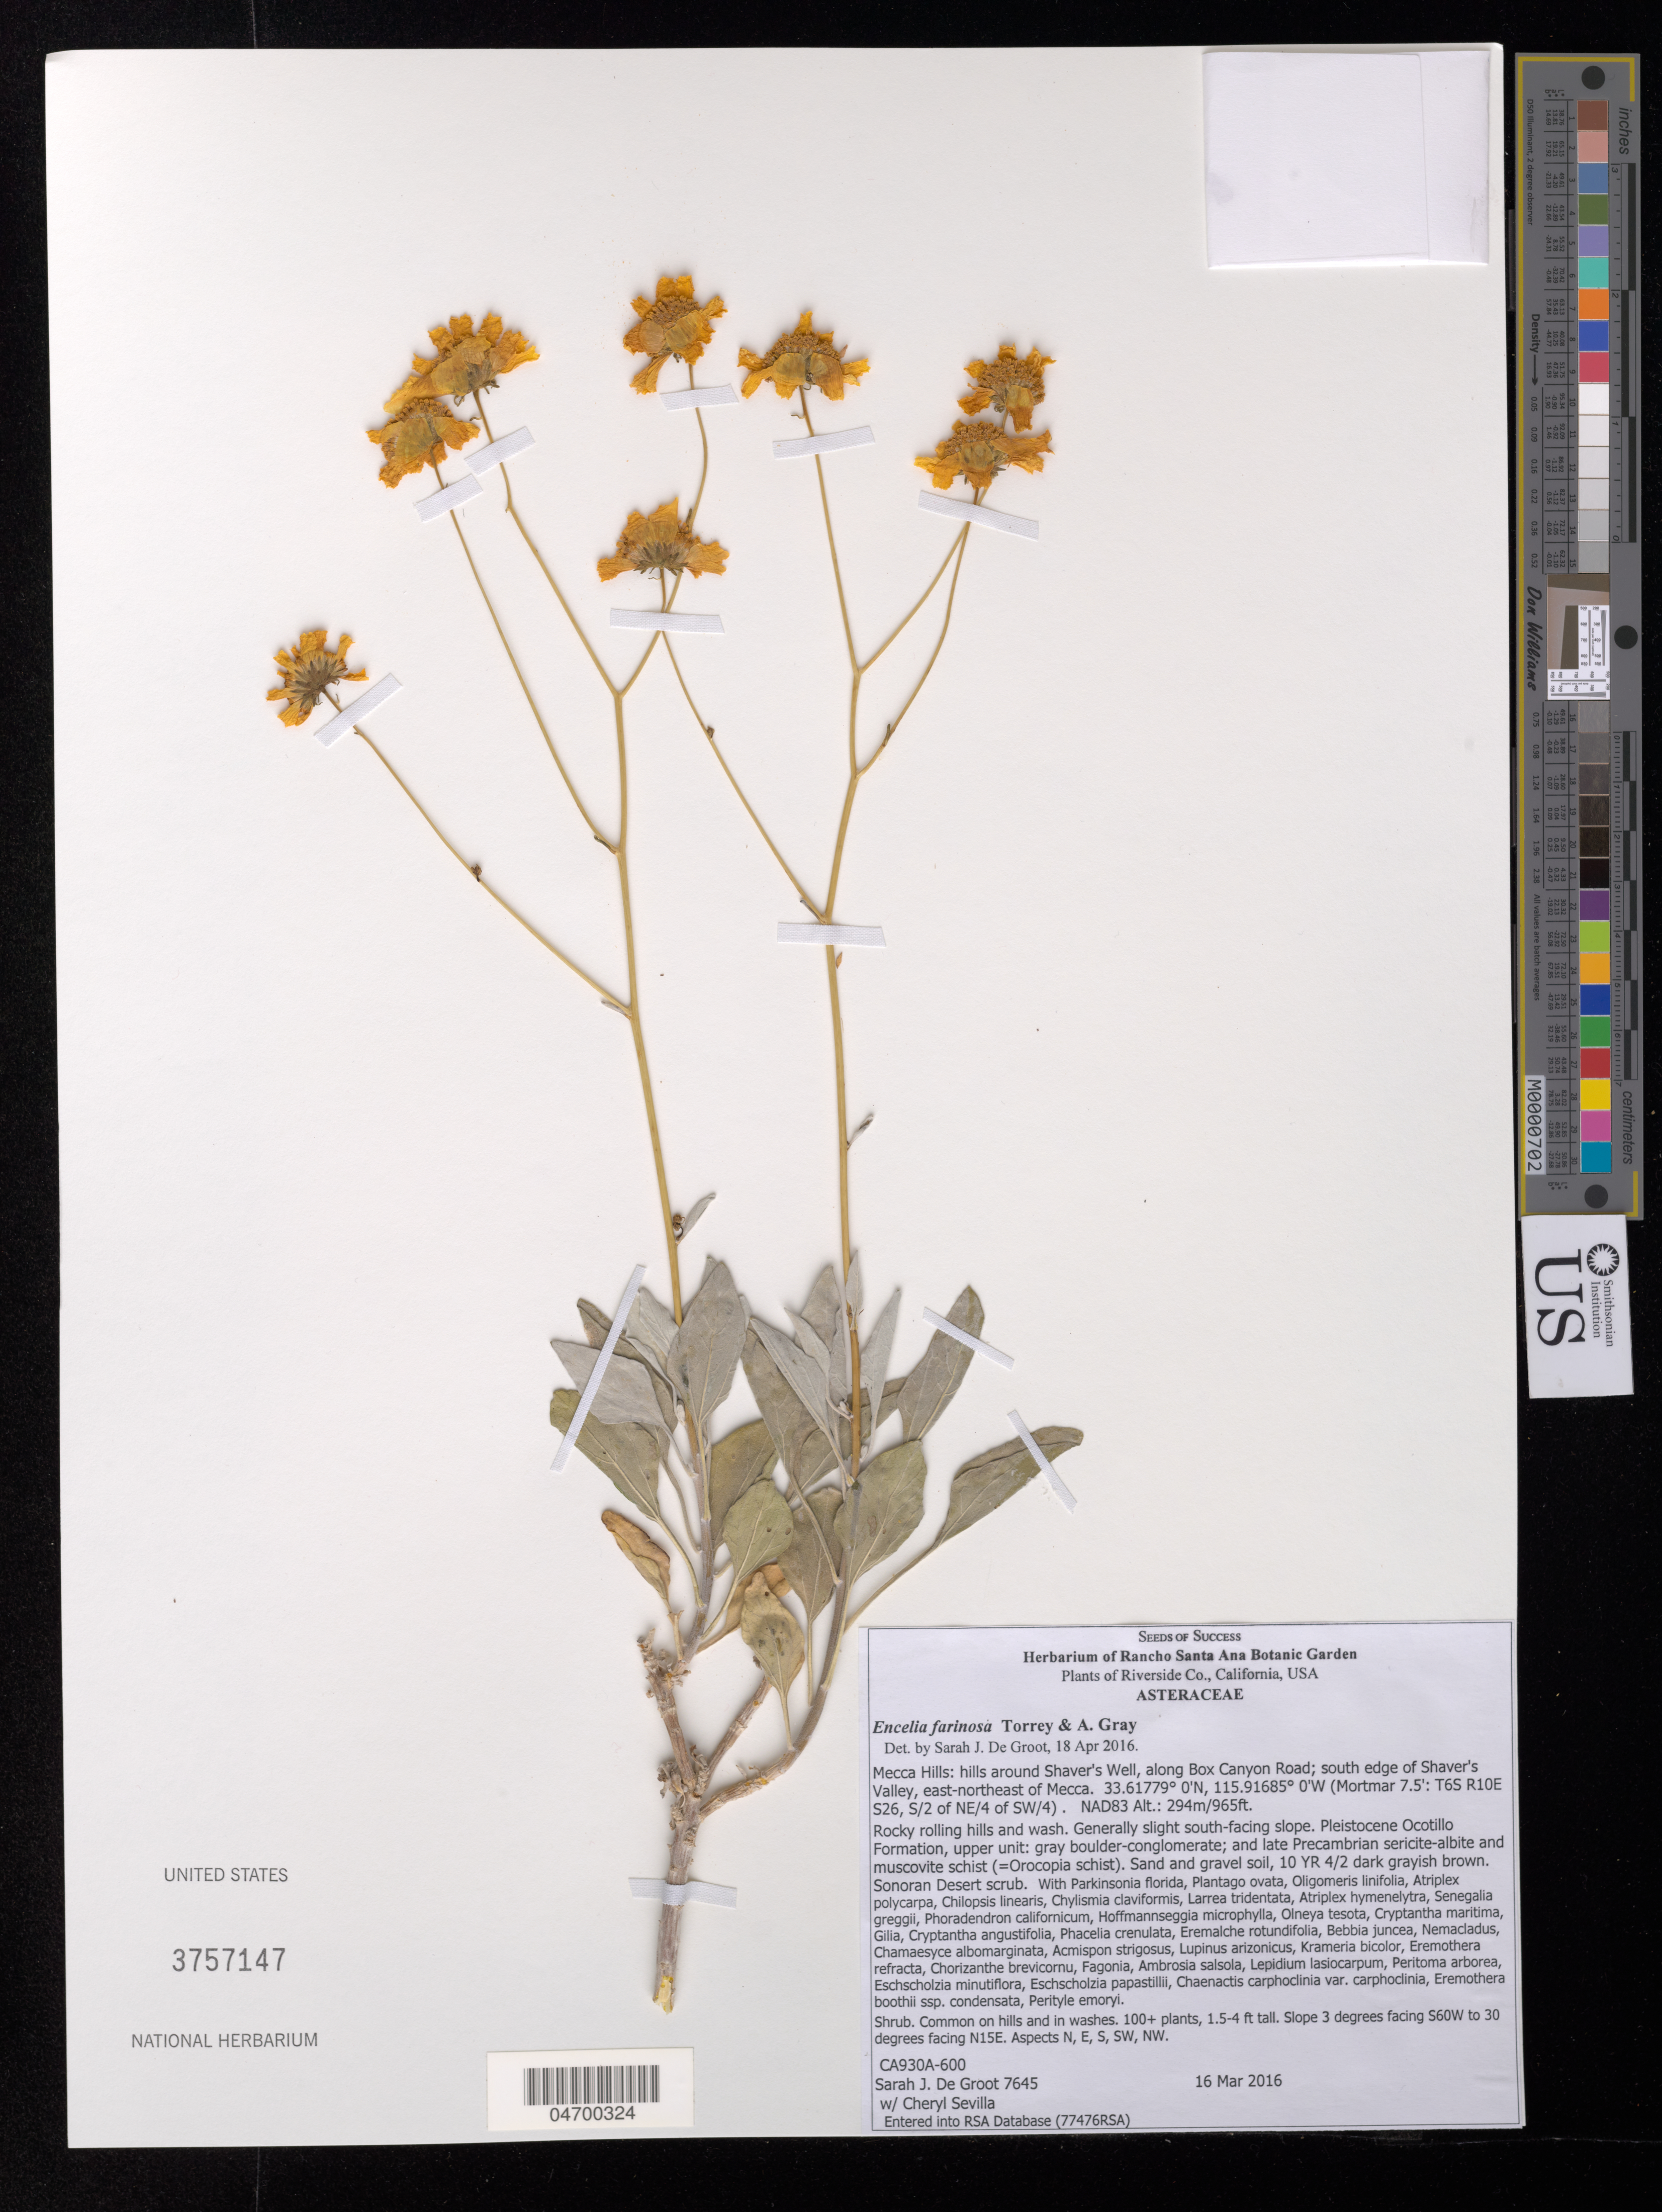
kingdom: Plantae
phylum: Tracheophyta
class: Magnoliopsida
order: Asterales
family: Asteraceae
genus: Encelia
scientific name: Encelia farinosa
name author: A. Gray ex Torr. in Emory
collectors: S. De Groot & C. Sevilla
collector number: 7645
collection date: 2016-03-16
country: United States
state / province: California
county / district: Riverside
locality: Riverside Co. Mecca Hills: hills around Shaver's Well, along Box Canyon Road; south edge of Shaver's Valley, east-northeast of Mecca. (Mortmar 7.5': T6S R10E S26, S/2 of NE/4 of SW/4). NAD83.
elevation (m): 294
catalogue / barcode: US 3757147